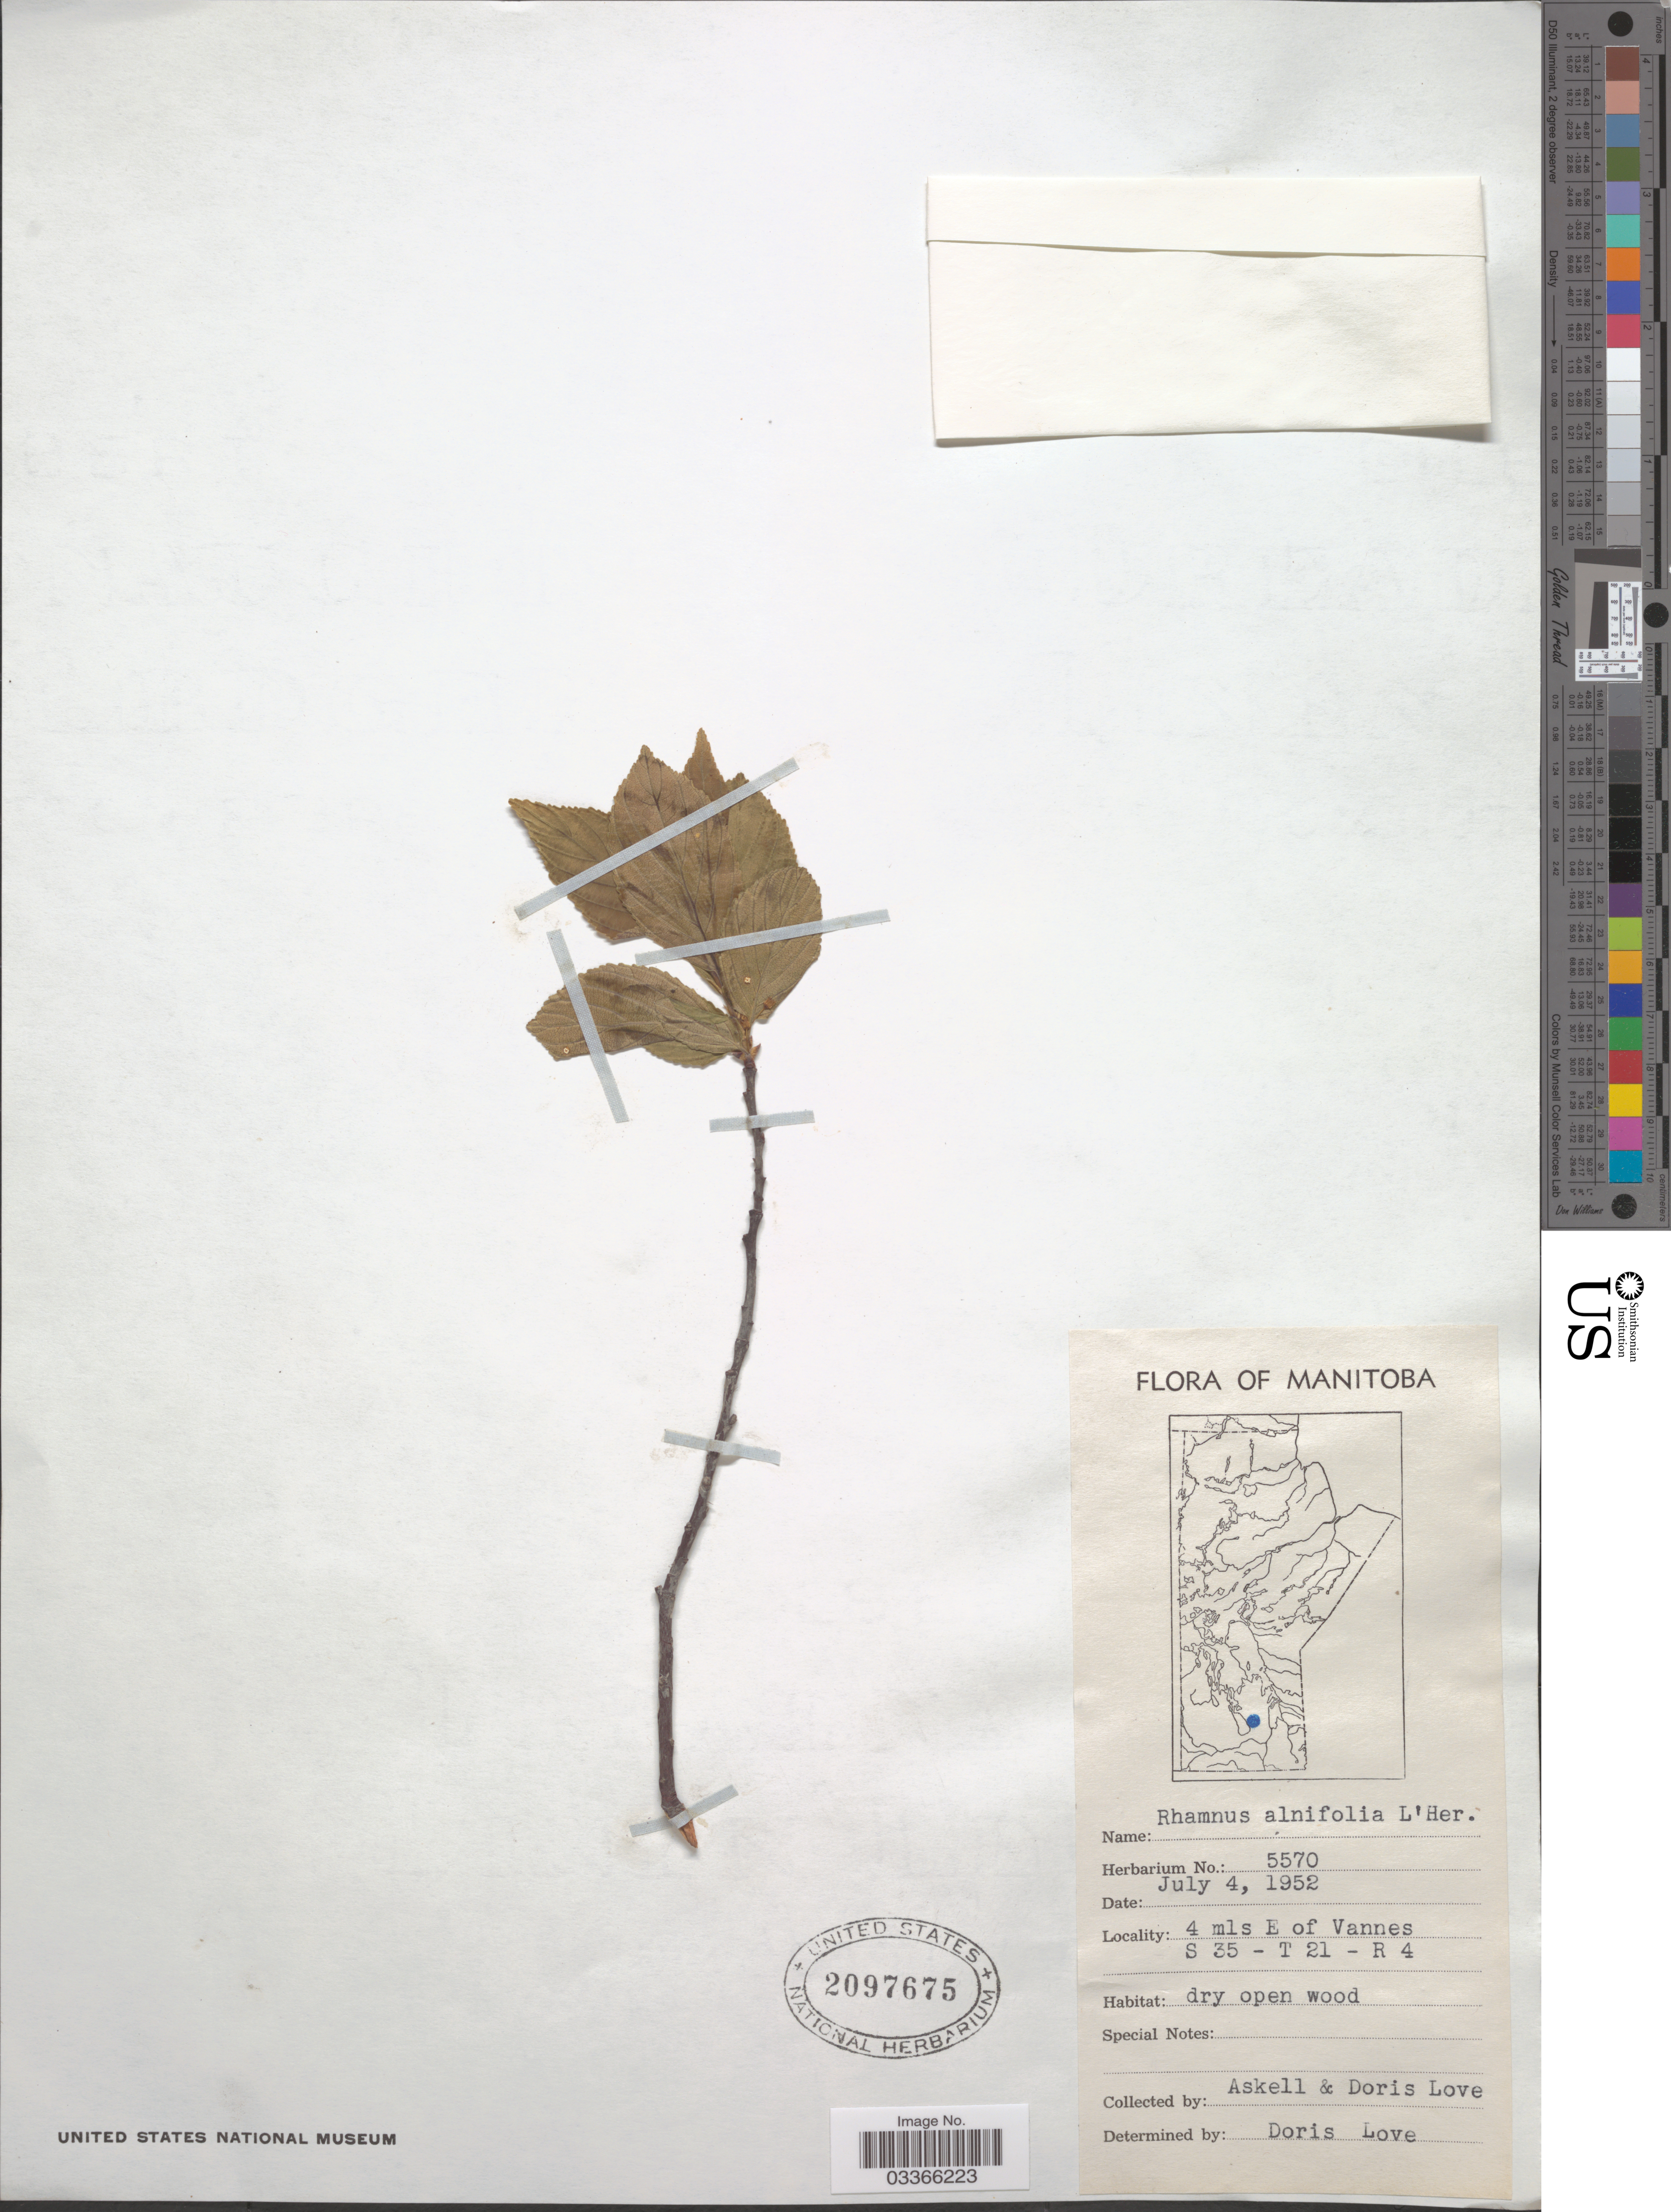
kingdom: Plantae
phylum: Tracheophyta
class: Magnoliopsida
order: Rosales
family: Rhamnaceae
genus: Rhamnus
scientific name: Rhamnus alnifolia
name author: L'Hér.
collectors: -. Askell & D. Löve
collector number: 5570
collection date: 1952-07-04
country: Canada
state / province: Manitoba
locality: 4 mls E of Vannes S 35 - T21 - R4.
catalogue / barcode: US 2097675